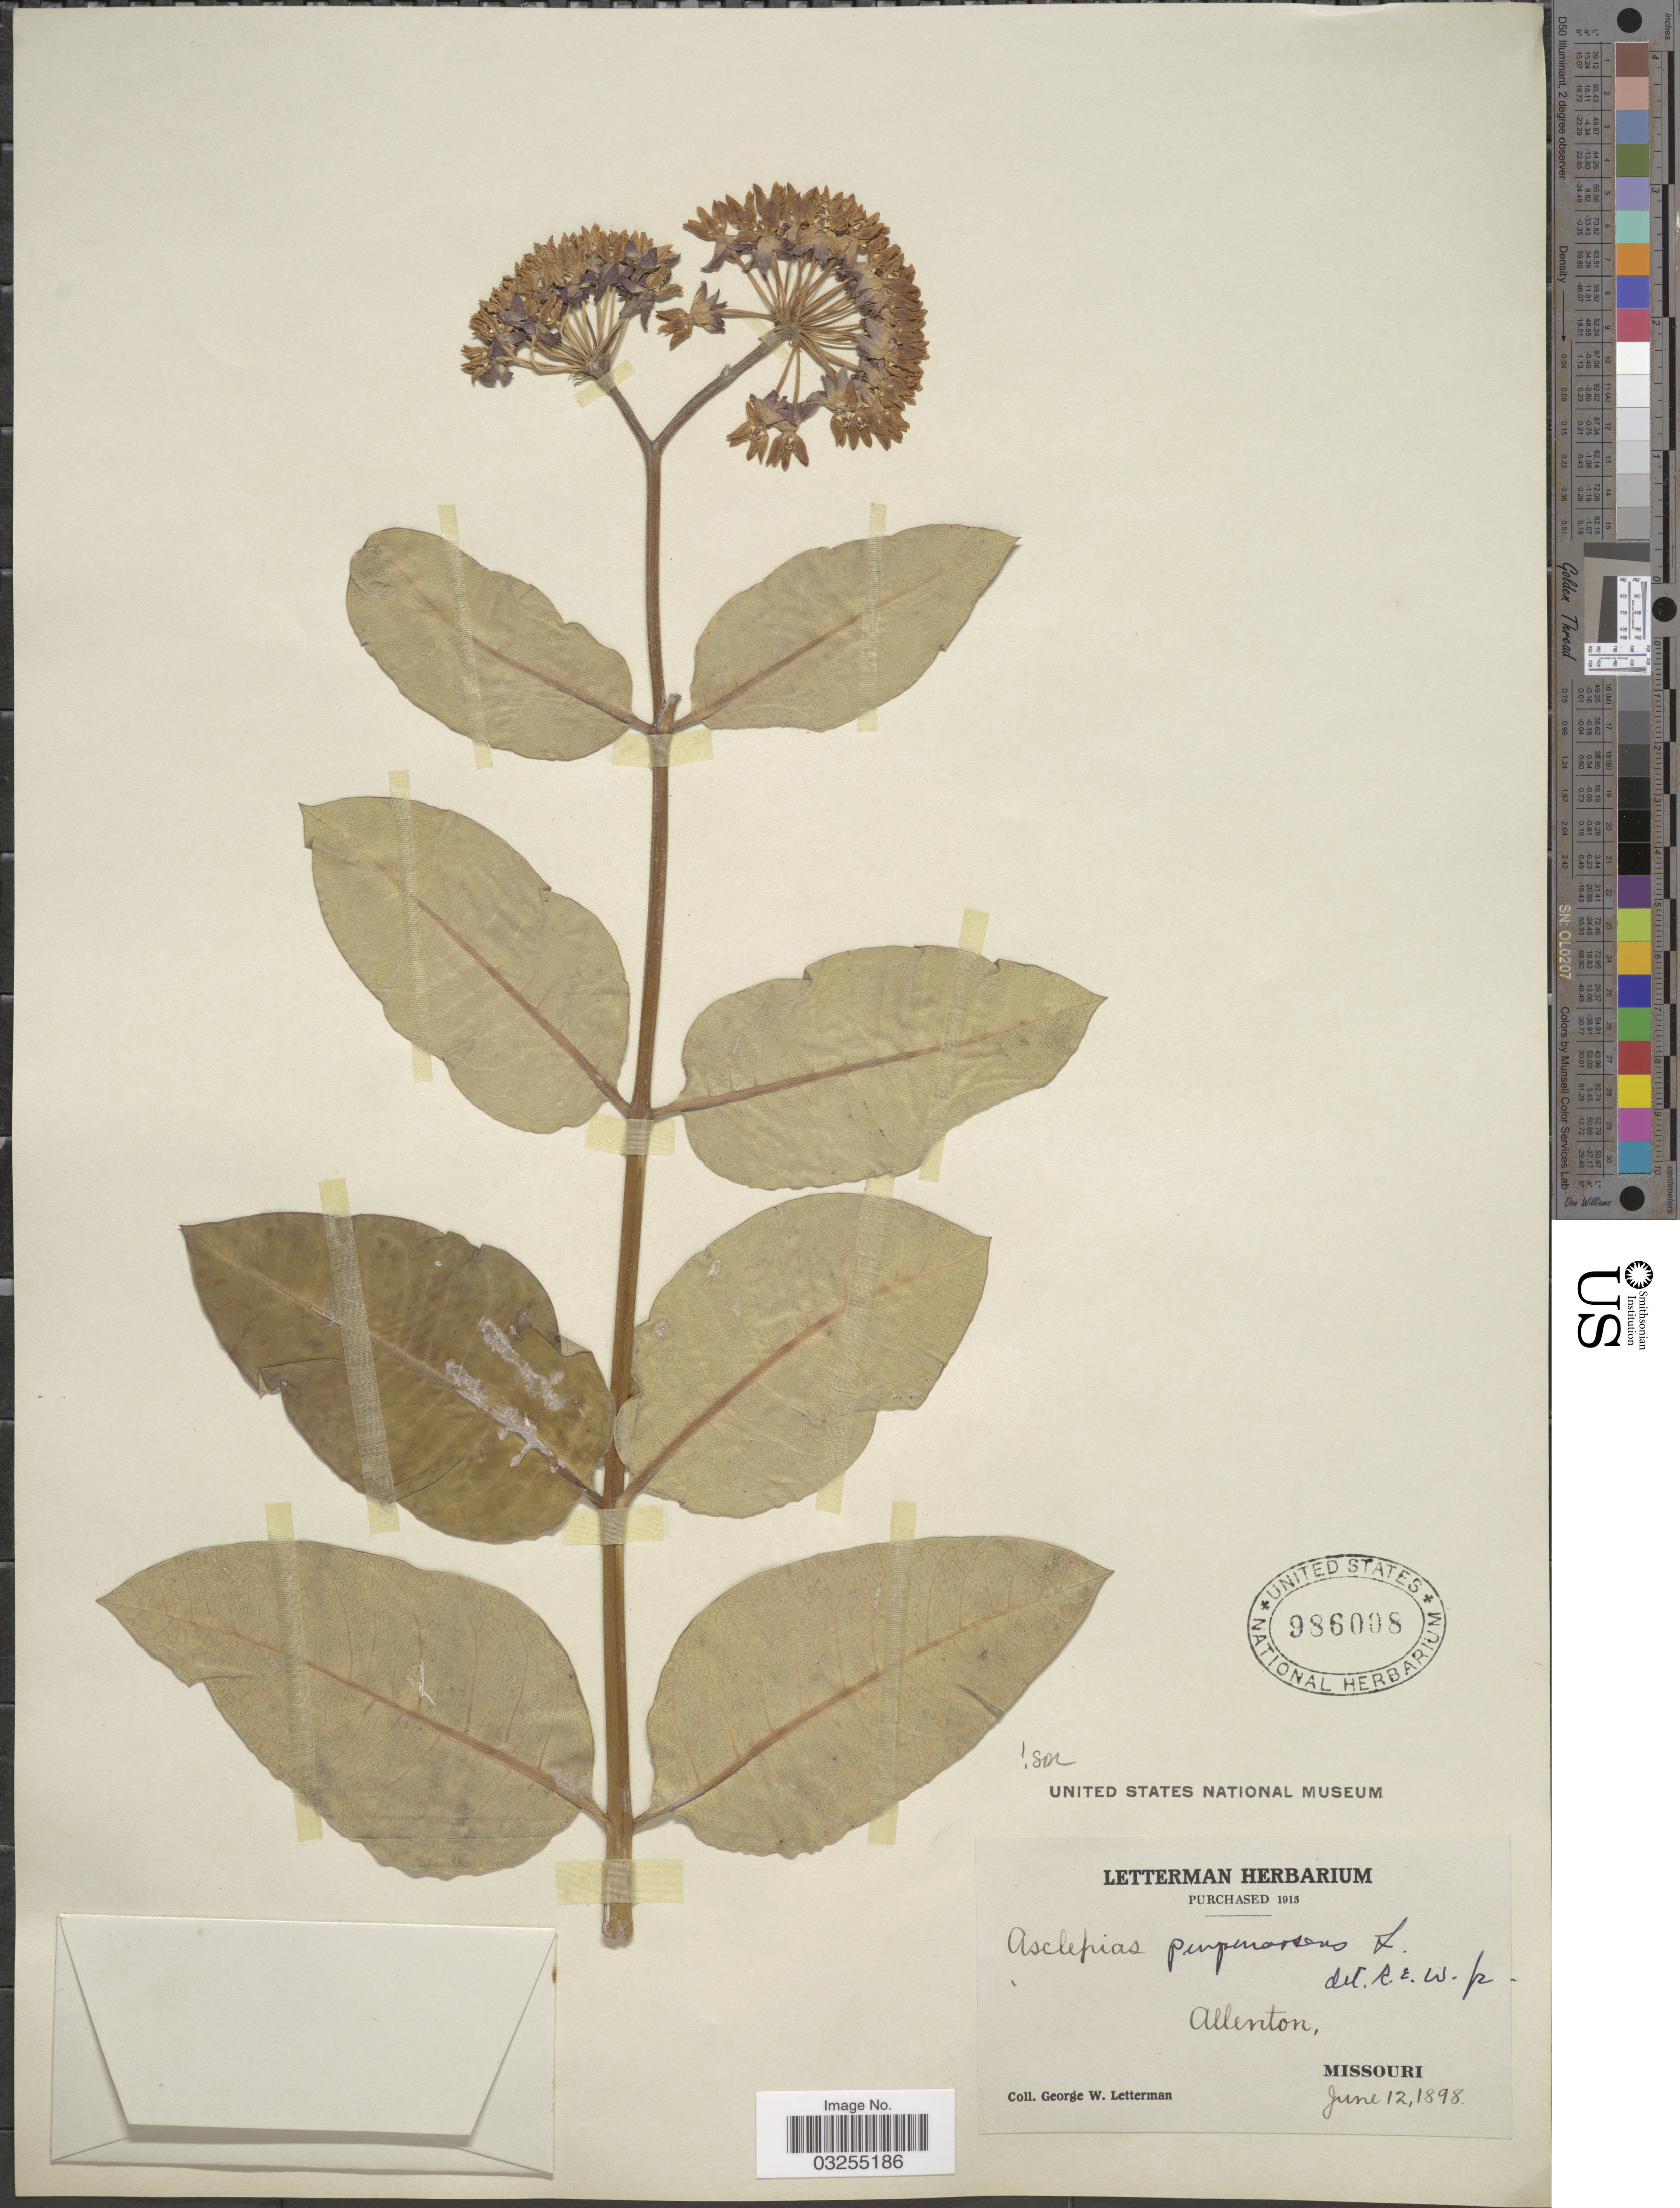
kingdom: Plantae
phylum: Tracheophyta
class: Magnoliopsida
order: Gentianales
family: Apocynaceae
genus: Asclepias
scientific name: Asclepias purpurascens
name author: L.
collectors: G. W. Letterman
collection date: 1898-06-12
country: United States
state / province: Missouri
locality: Allenton.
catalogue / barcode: US 986008